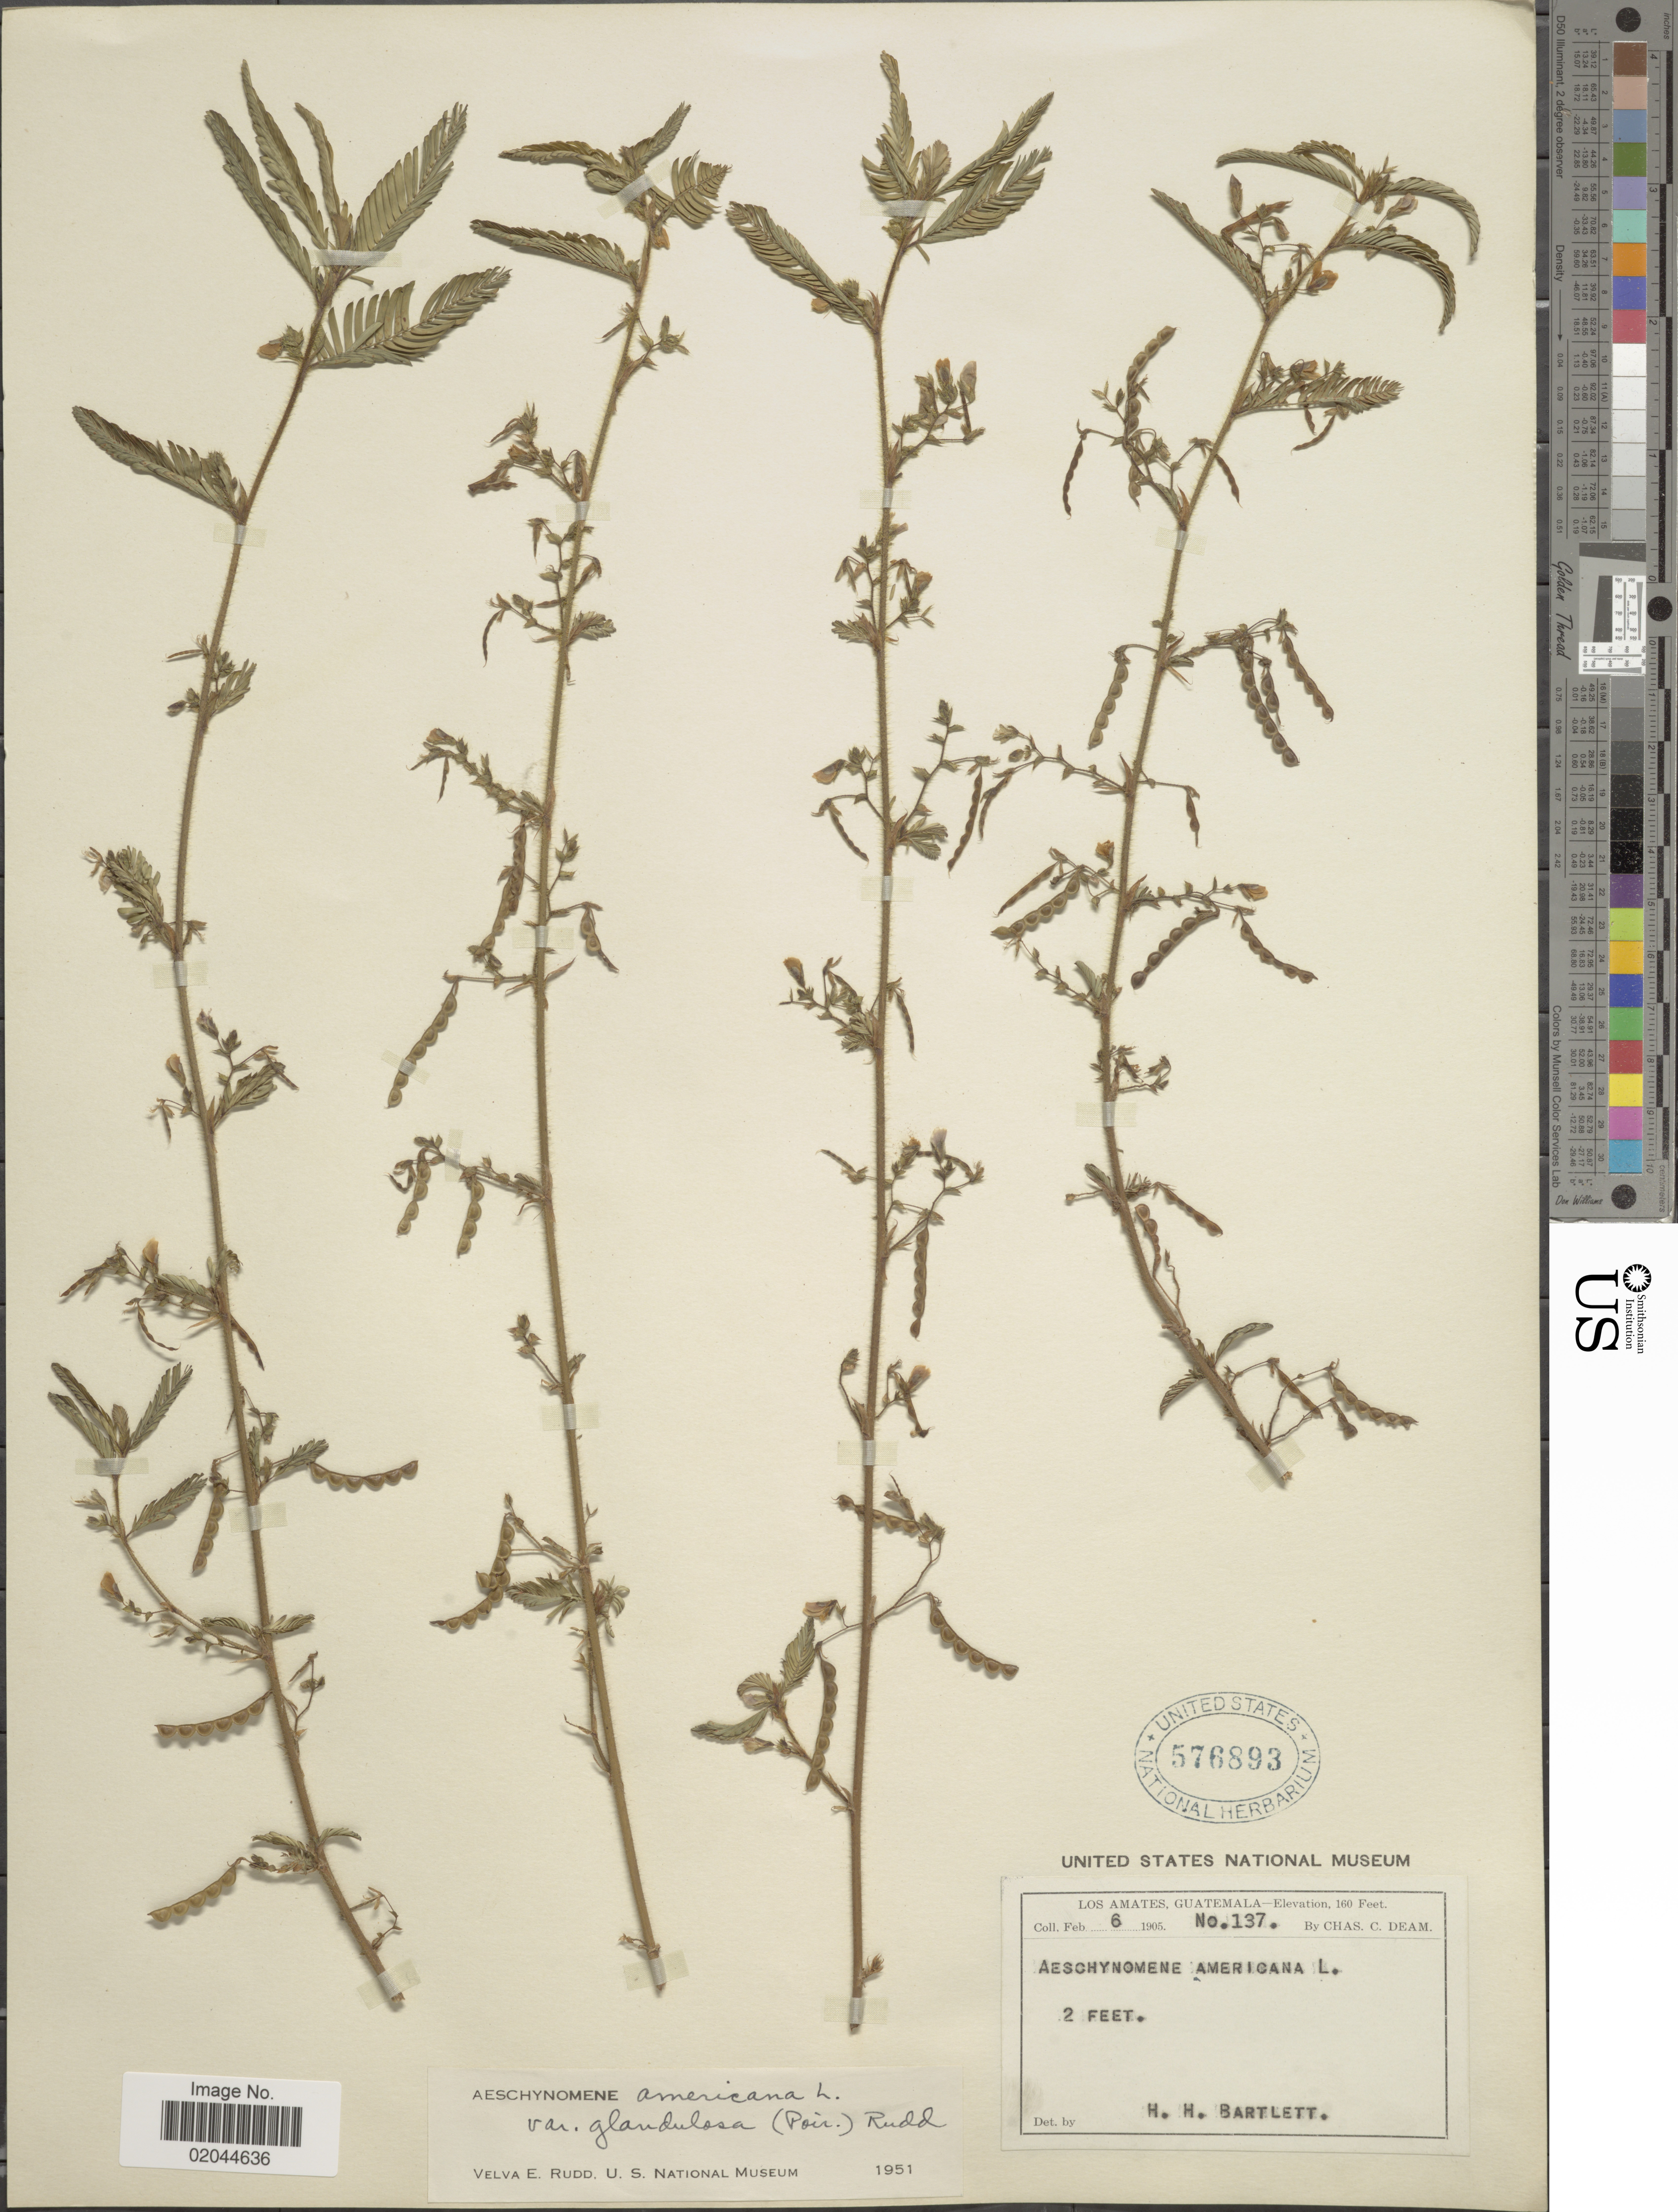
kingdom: Plantae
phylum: Tracheophyta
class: Magnoliopsida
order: Fabales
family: Fabaceae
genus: Aeschynomene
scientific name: Aeschynomene americana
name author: L.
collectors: H. H. Bartlett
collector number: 137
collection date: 1905-02-06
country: Guatemala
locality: Los Amates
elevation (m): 49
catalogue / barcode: US 576893